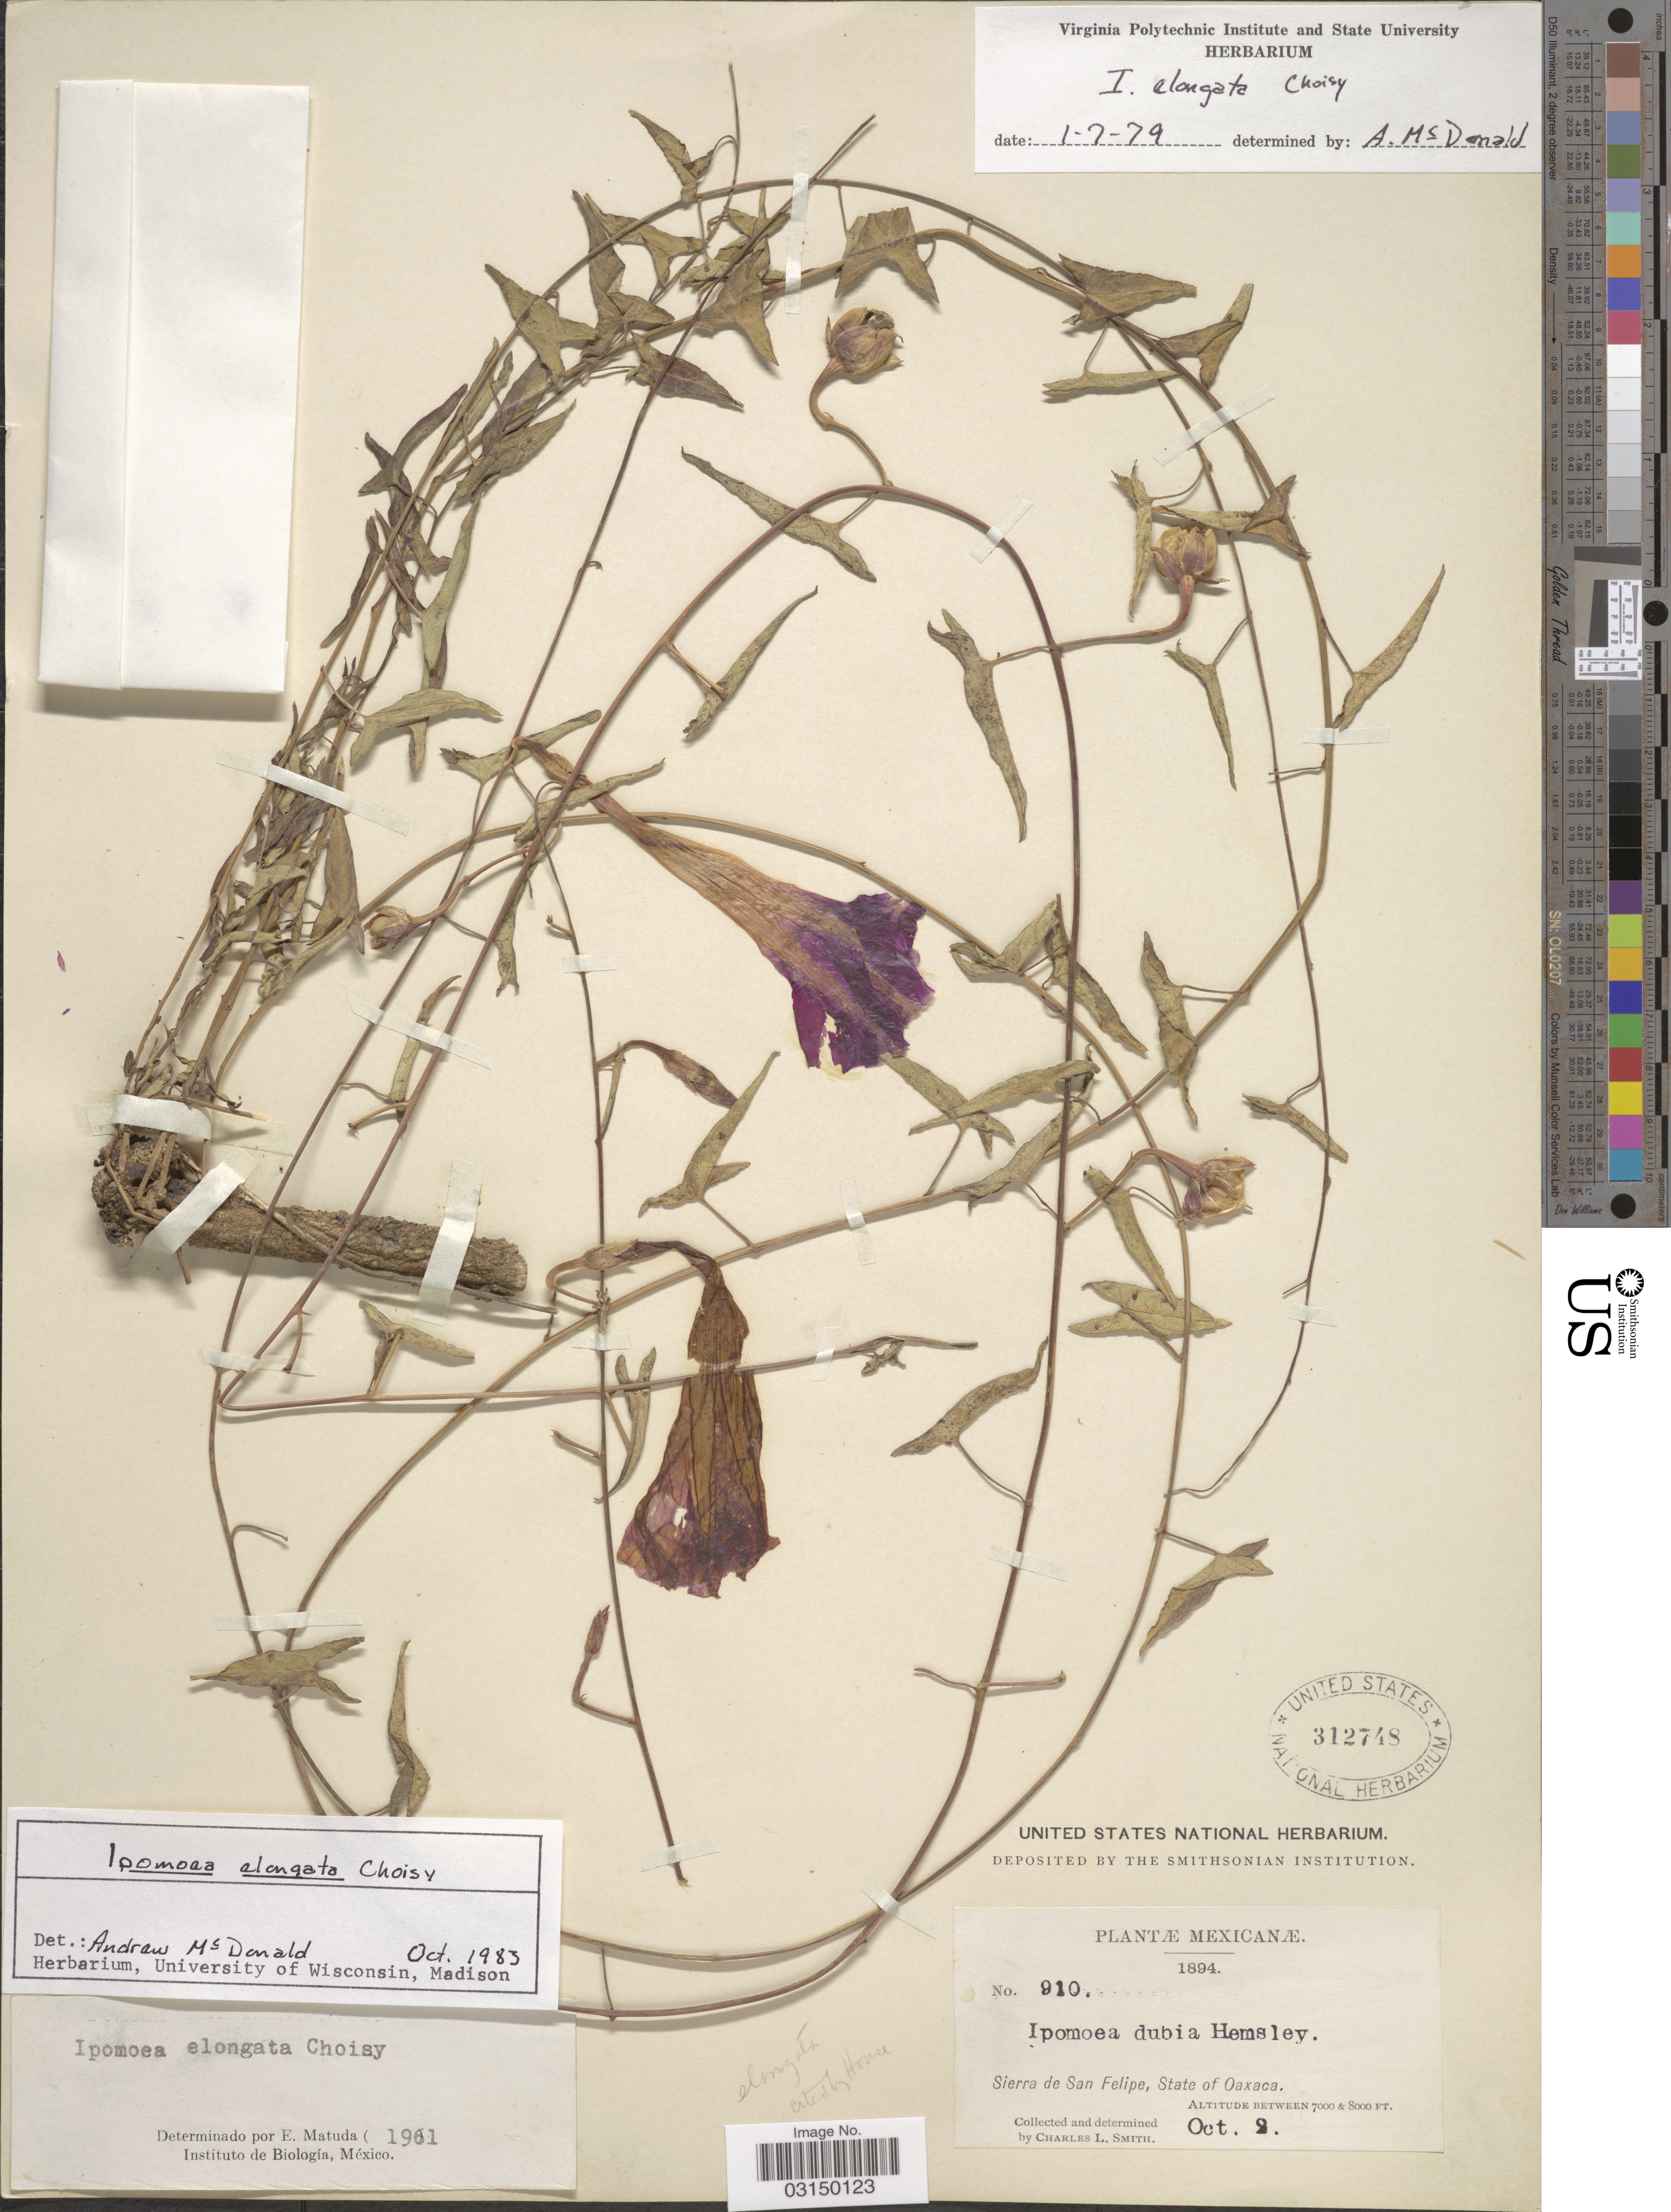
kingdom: Plantae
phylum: Tracheophyta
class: Magnoliopsida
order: Solanales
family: Convolvulaceae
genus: Ipomoea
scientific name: Ipomoea elongata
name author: Choisy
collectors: C. L. Smith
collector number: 910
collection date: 1894-10-02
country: Mexico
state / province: Oaxaca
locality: Sierra de San Felipe.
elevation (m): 2134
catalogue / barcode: US 312748